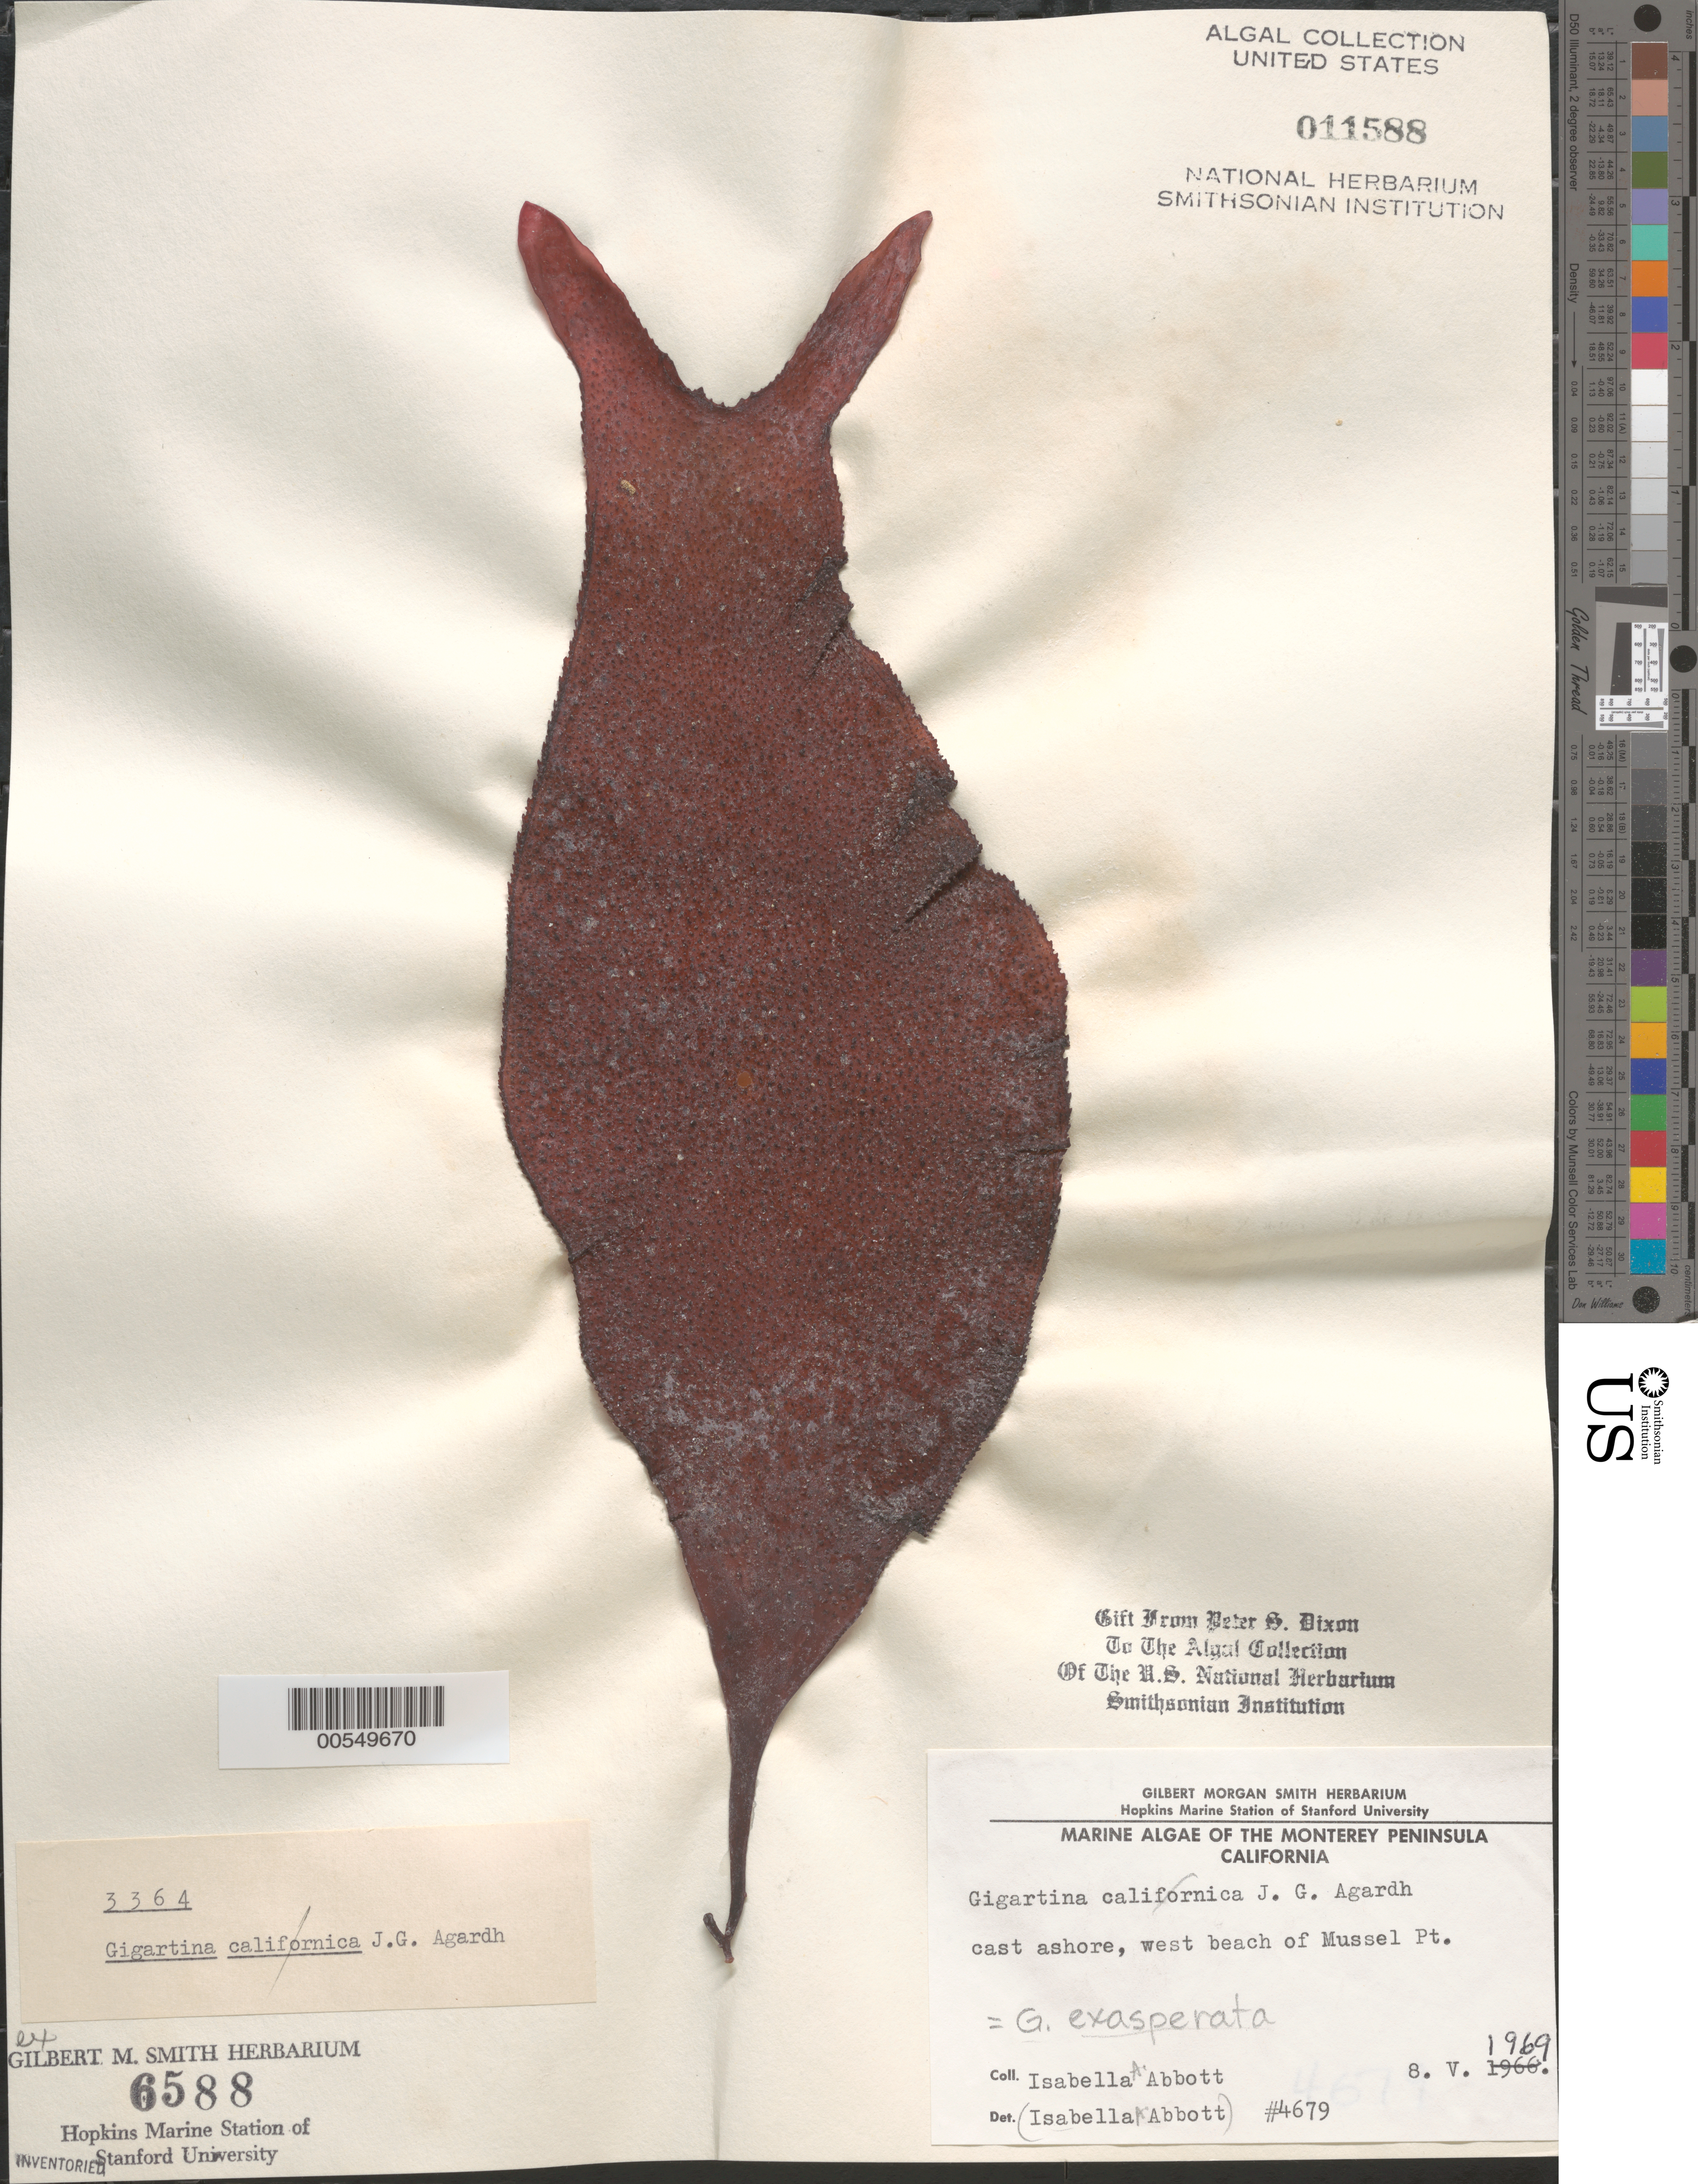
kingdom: Plantae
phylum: Rhodophyta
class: Florideophyceae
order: Gigartinales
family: Gigartinaceae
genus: Chondracanthus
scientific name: Chondracanthus exasperatus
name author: (Harv. & J. Bailey) J.R. Hughey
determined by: Algae name updating Project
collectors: I. A. Abbott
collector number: IAA 4679 & PSD 3364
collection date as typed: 08 May 1969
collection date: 1969-05-08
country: United States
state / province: California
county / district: Monterey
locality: West Beach of Mussel Point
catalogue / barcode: US 11588